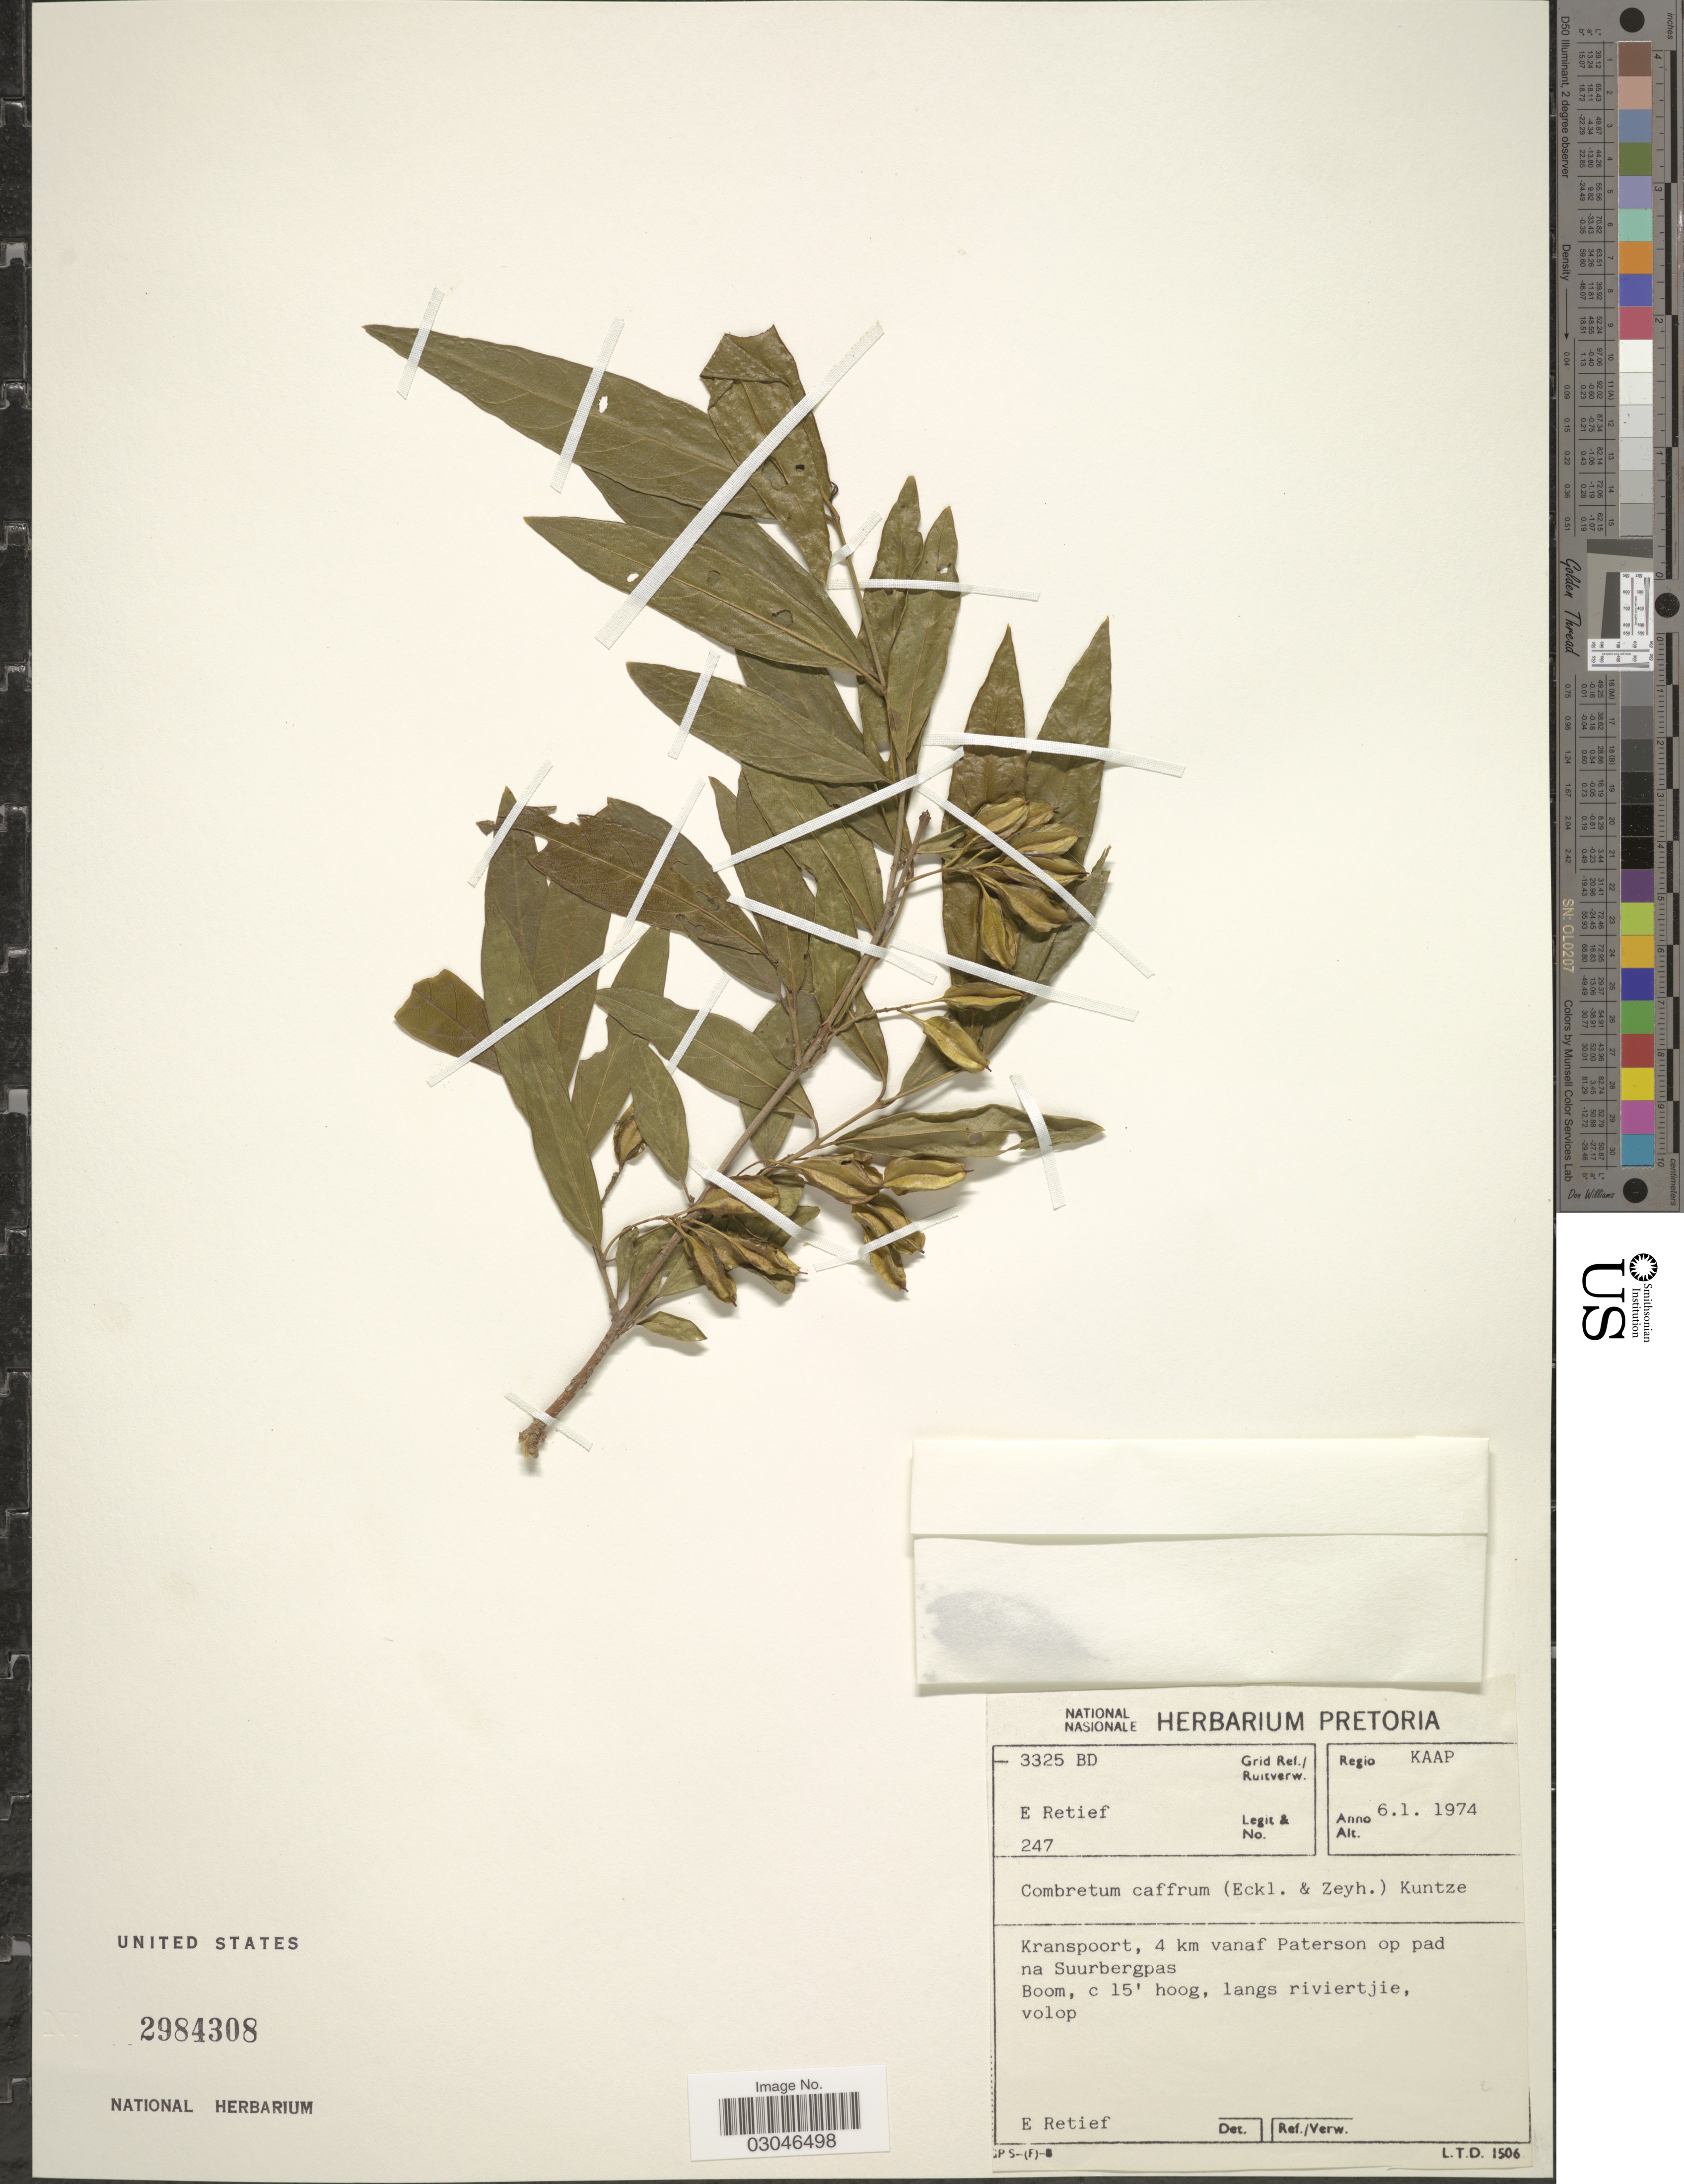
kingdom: Plantae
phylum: Tracheophyta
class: Magnoliopsida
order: Myrtales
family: Combretaceae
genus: Combretum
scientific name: Combretum caffrum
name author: (Eckl. & Zeyh.) Kuntze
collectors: E. Retief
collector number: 247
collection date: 1974-01-06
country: South Africa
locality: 3325 BD Grid Ref./Ruitverw. Regio Kaap. Kranspoort, 4 km vanaf Paterson op pad na Suurbergpas.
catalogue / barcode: US 2984308